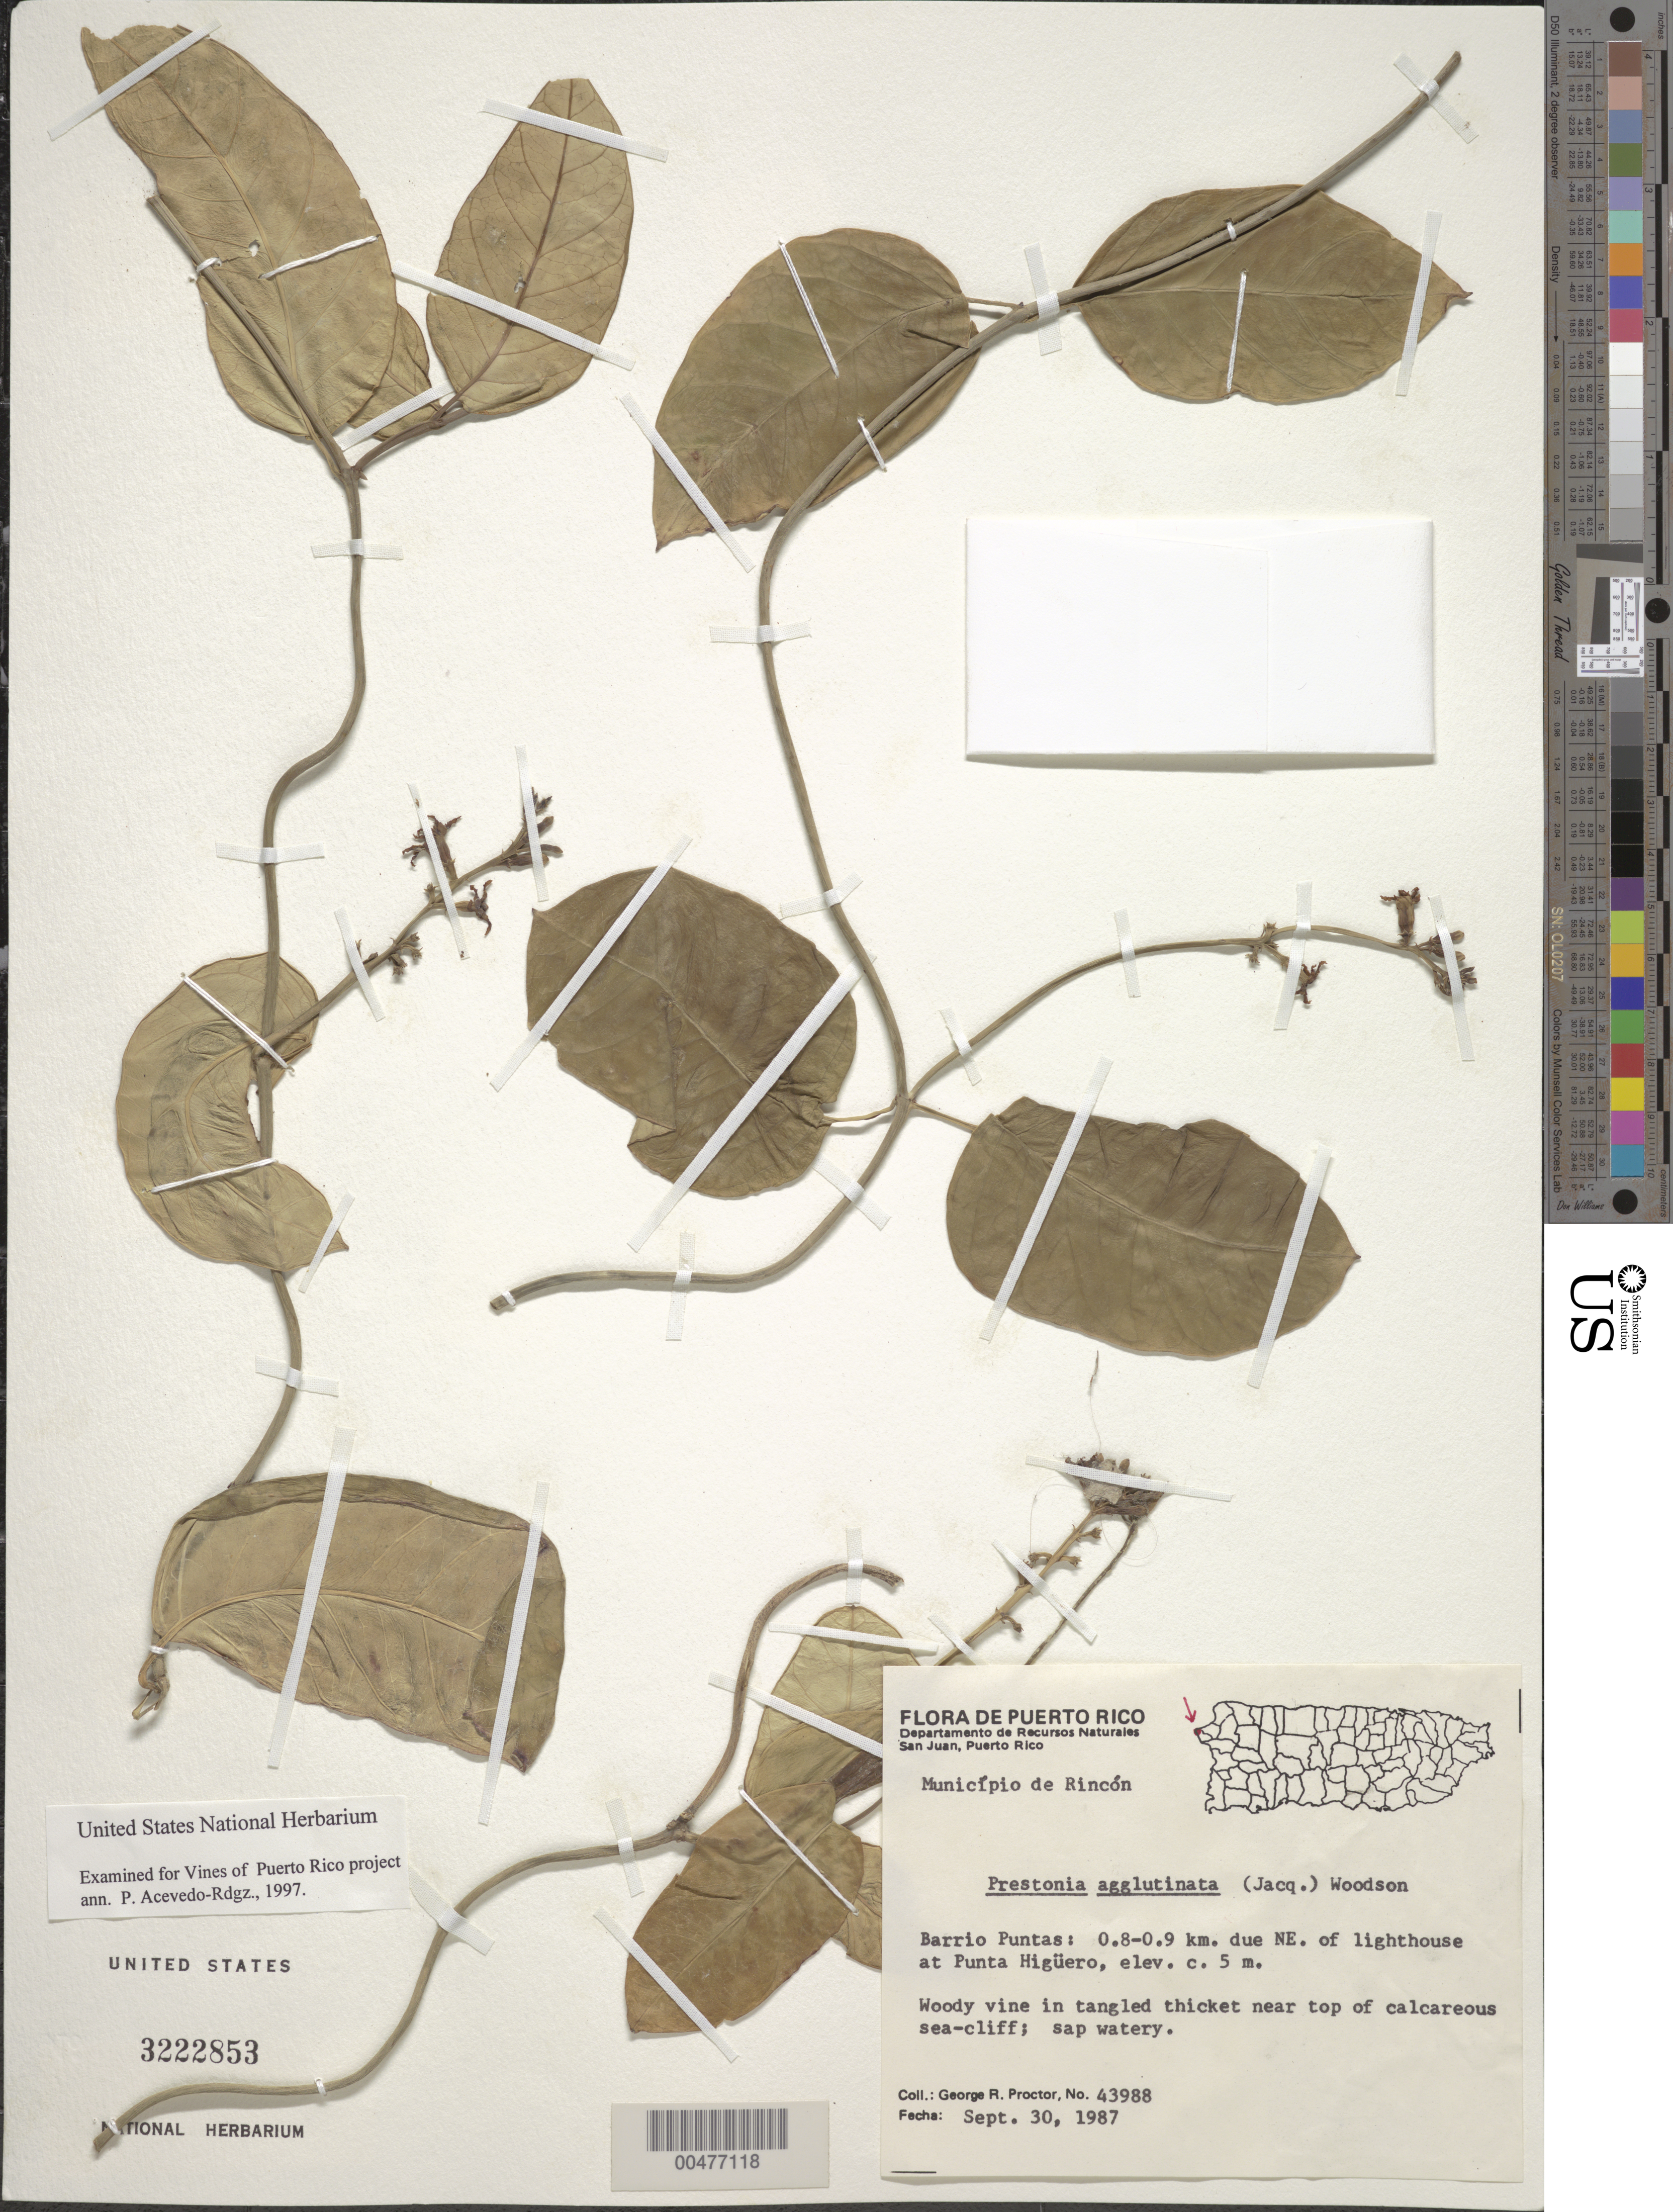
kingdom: Plantae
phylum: Tracheophyta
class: Magnoliopsida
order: Gentianales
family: Apocynaceae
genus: Echites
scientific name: Echites agglutinatus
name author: Jacq.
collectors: G. R. Proctor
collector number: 43988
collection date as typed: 30 Sep 1987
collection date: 1987-09-30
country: Puerto Rico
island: Greater Antilles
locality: Barrio Puntas, 0.8-0.9 km due NE of lighthouse at Punta Higuero. Thicket near top of calcareous sea cliff.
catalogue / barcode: US 3222853